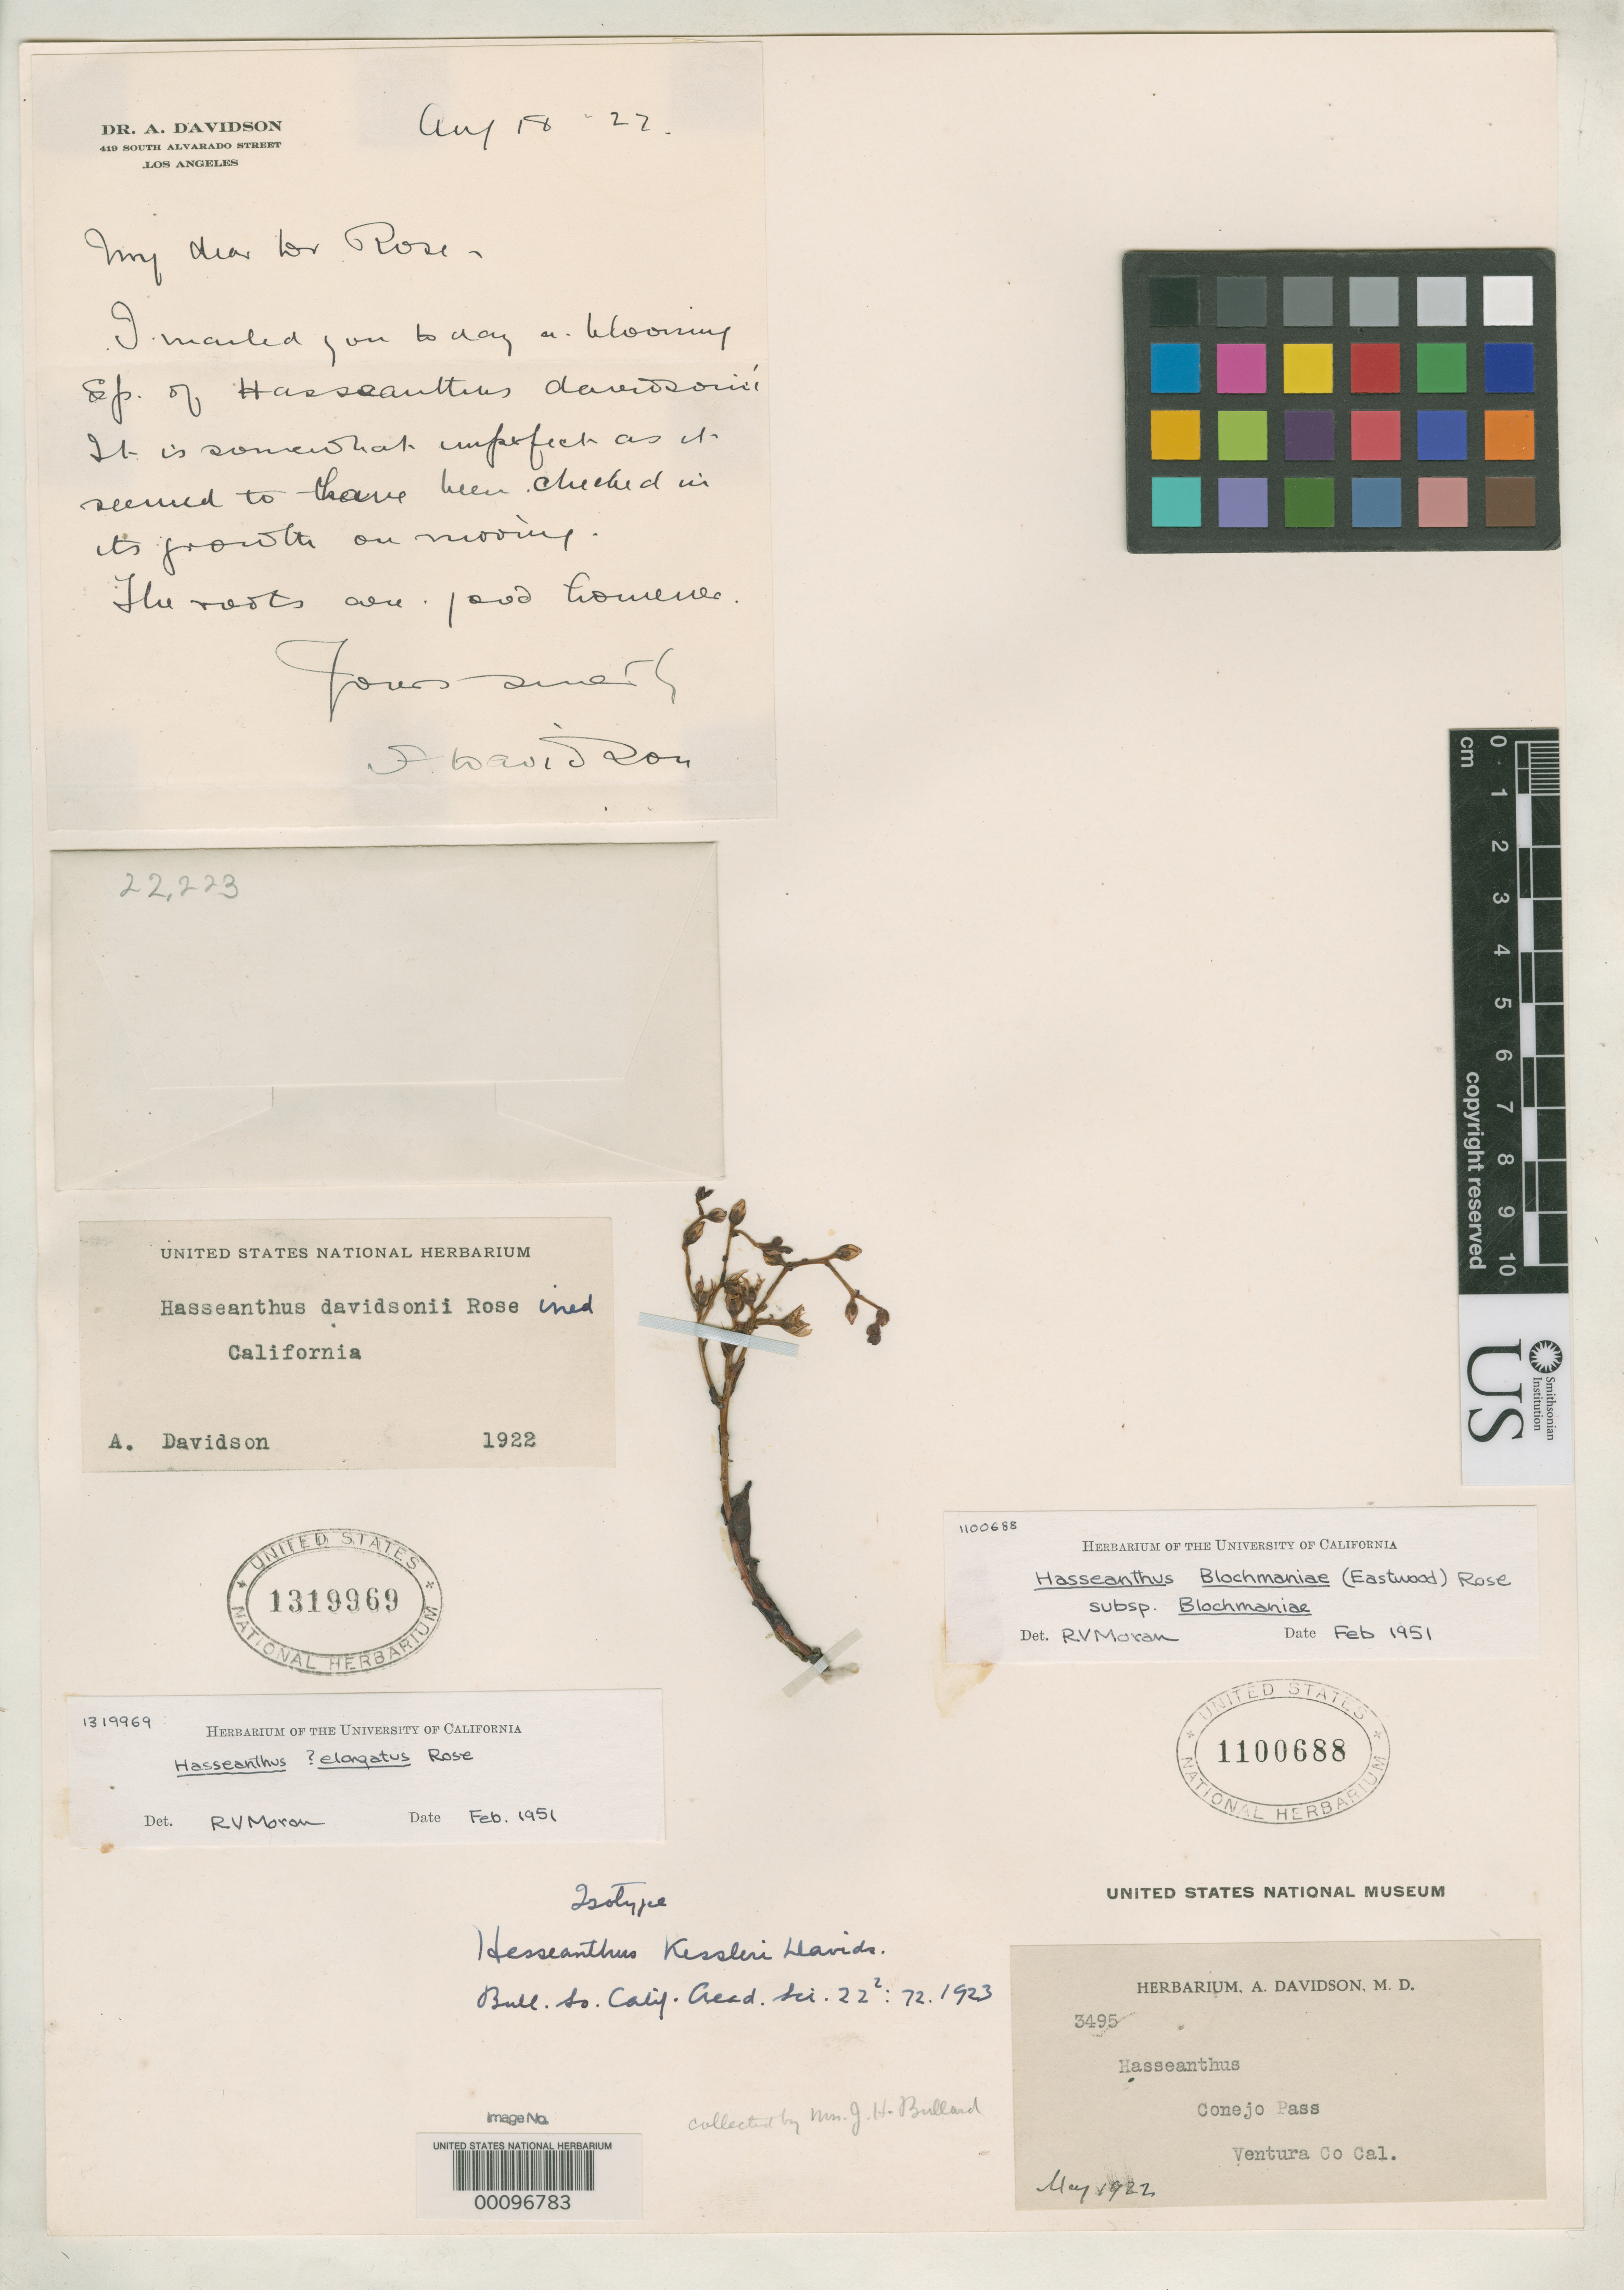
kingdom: Plantae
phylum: Tracheophyta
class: Magnoliopsida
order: Saxifragales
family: Crassulaceae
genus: Hasseanthus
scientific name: Hasseanthus kessleri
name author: Davidson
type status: Isotype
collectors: A. Davidson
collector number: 3495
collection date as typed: May 1922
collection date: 1922-05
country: United States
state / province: California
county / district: Ventura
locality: Comejo Pass.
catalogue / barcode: US 1100688